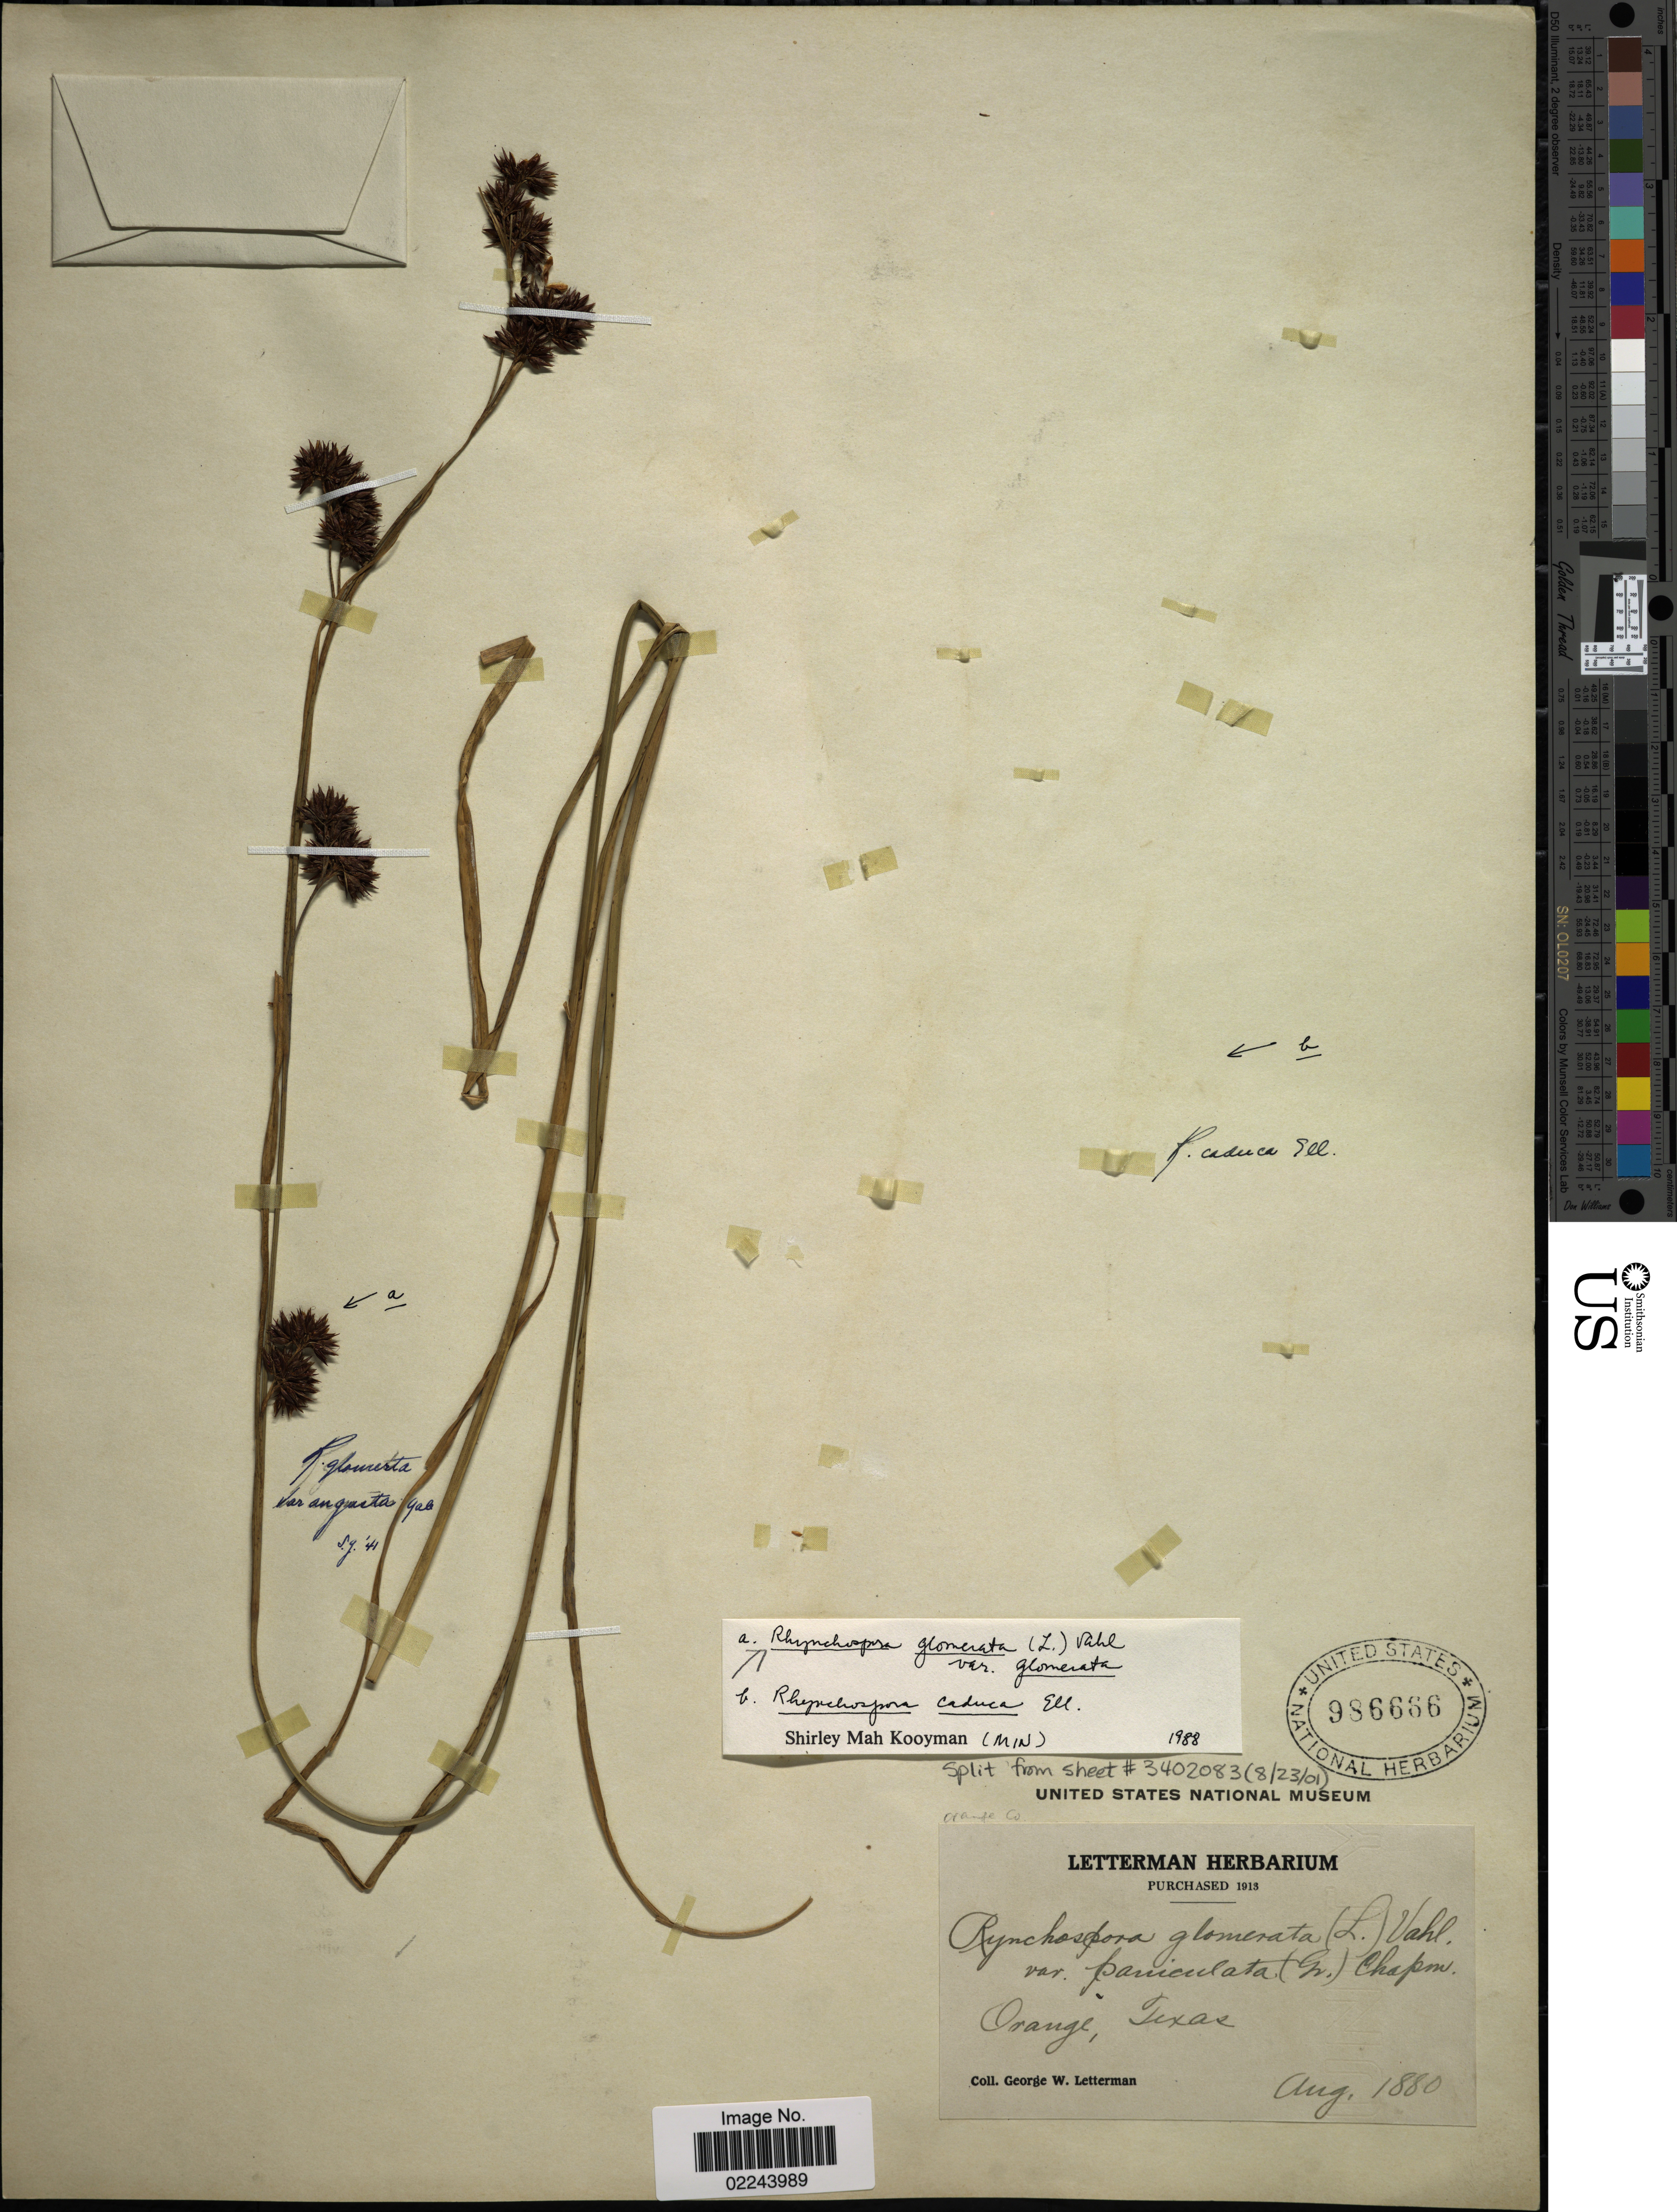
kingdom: Plantae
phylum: Tracheophyta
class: Liliopsida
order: Poales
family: Cyperaceae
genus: Rhynchospora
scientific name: Rhynchospora glomerata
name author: (L.) Vahl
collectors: G. W. Letterman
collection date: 1880-08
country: United States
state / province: Texas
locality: Orange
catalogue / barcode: US 986666